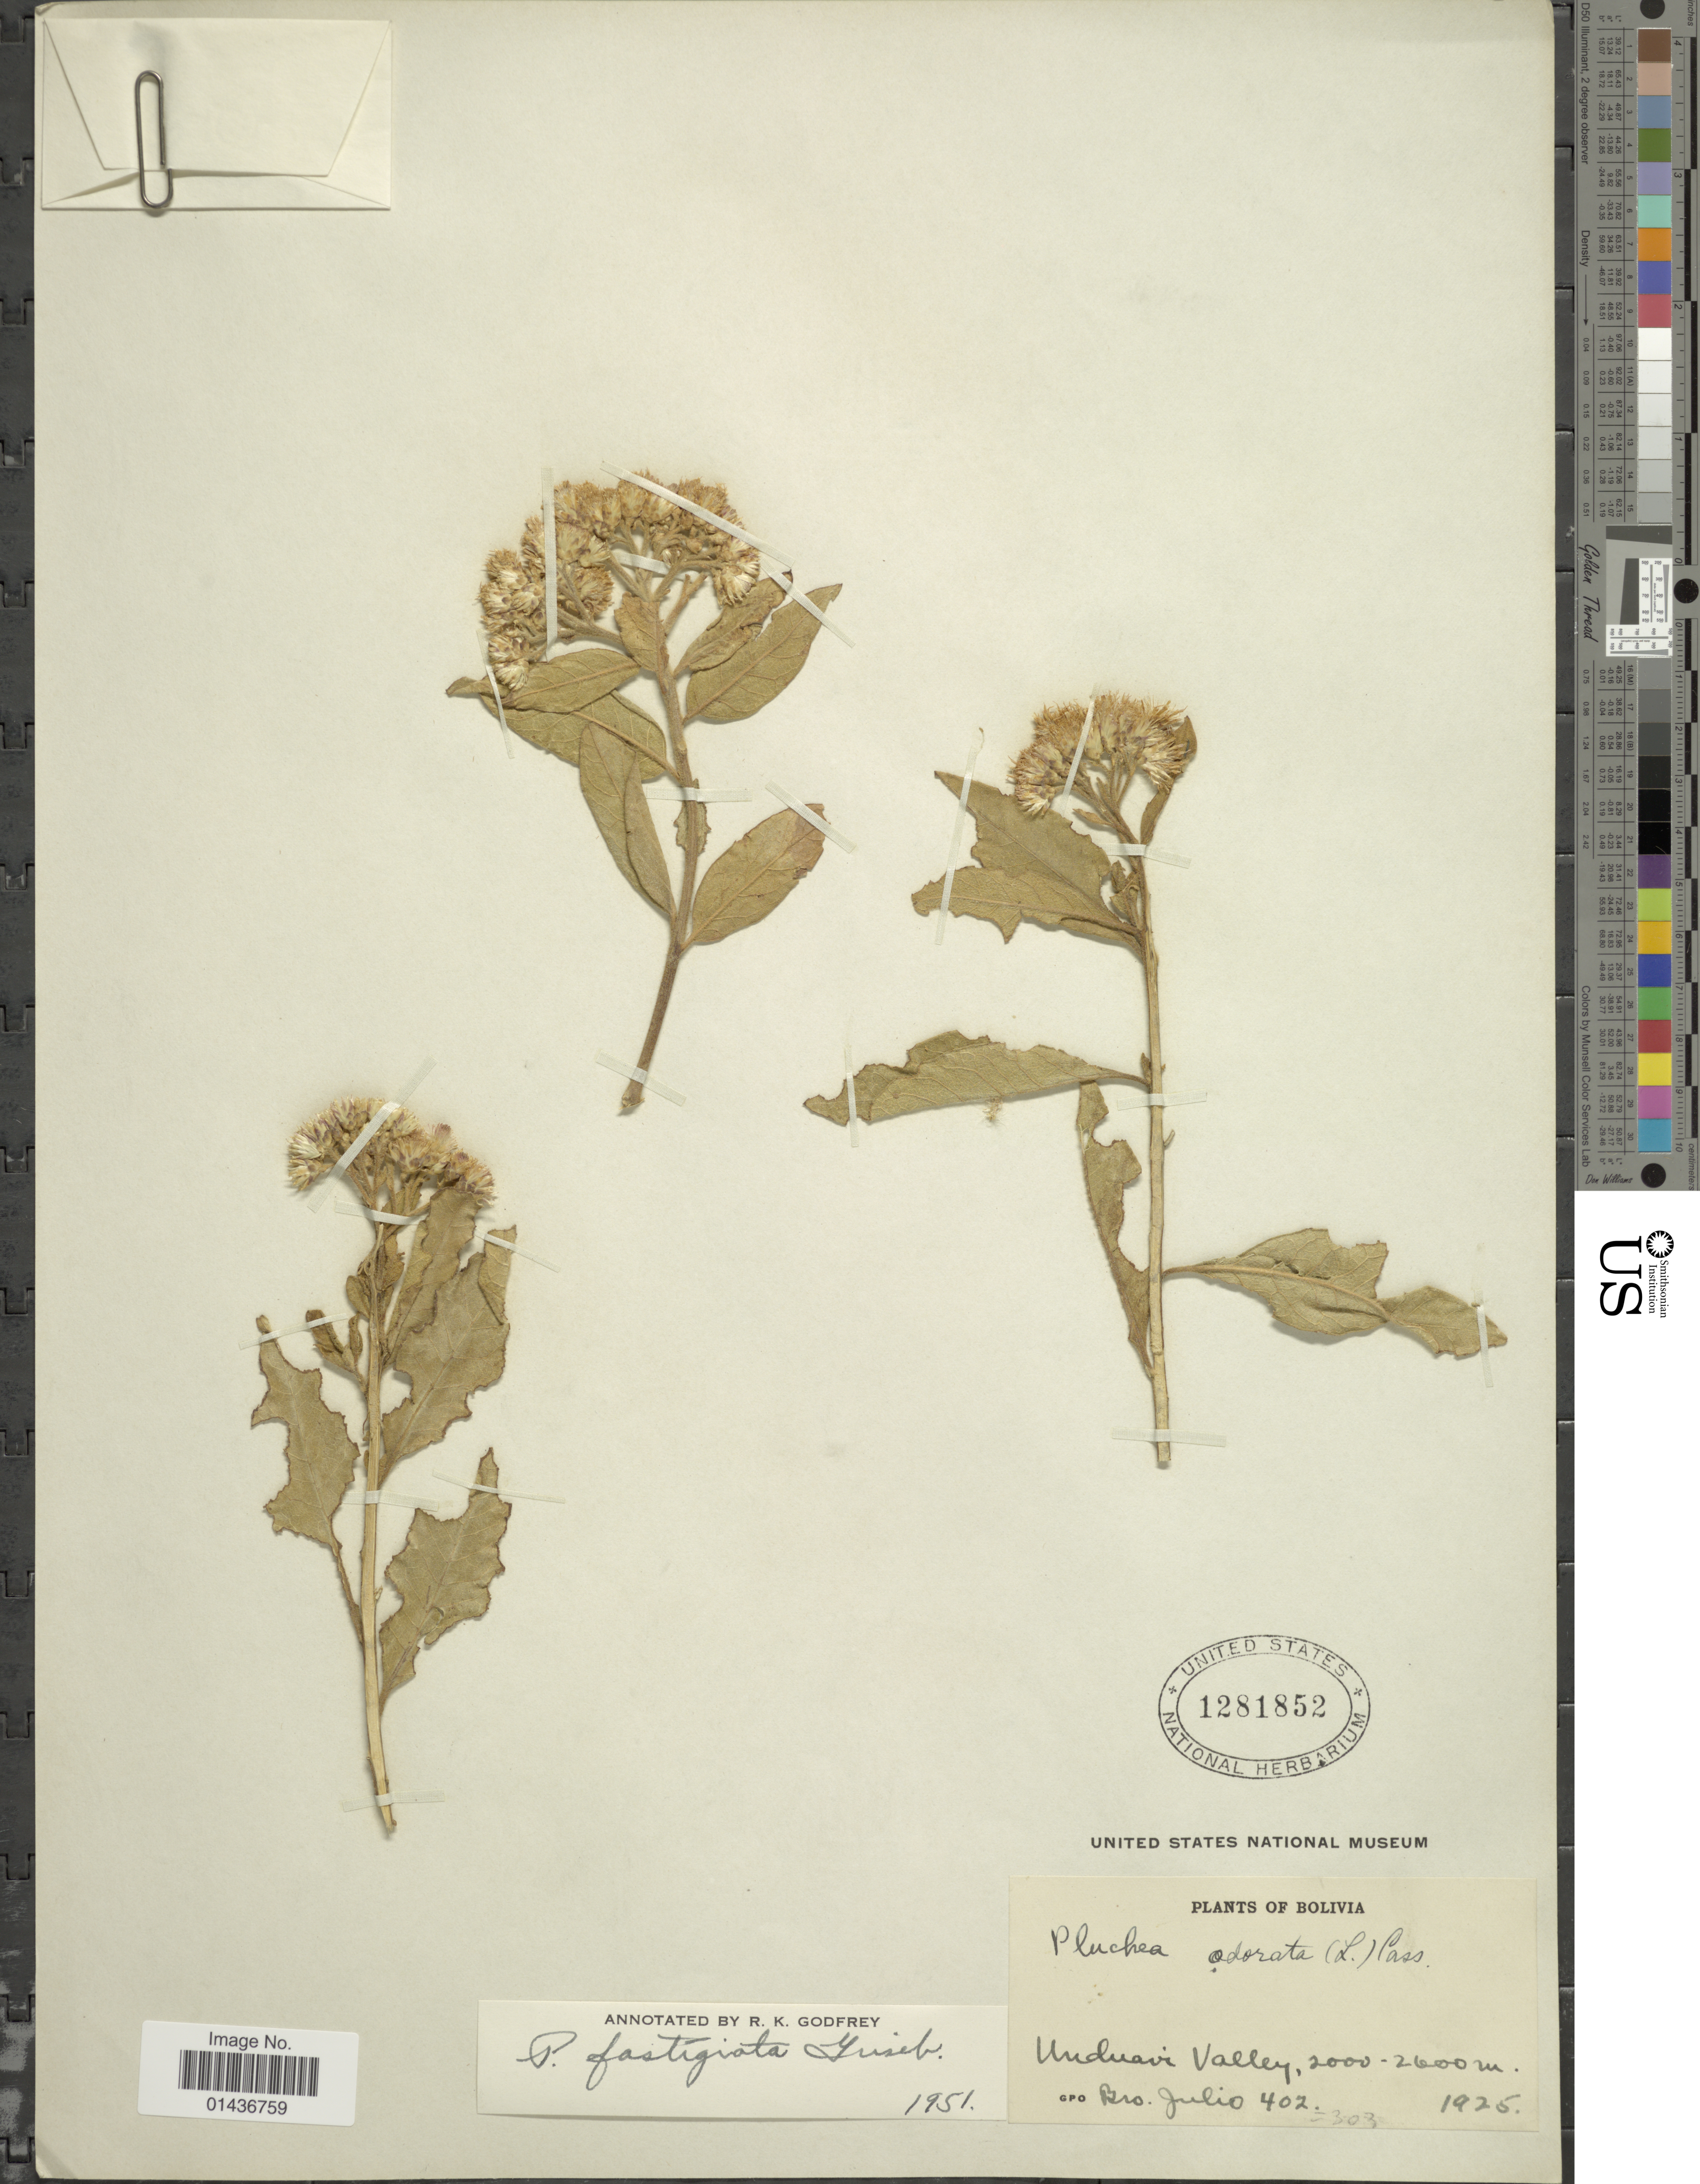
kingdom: Plantae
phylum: Tracheophyta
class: Magnoliopsida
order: Asterales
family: Asteraceae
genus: Pluchea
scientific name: Pluchea fastigiata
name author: Griseb.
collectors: Bro. Julio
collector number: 402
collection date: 1925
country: Bolivia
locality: Unduavi Valley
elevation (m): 2000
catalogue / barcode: US 1281852